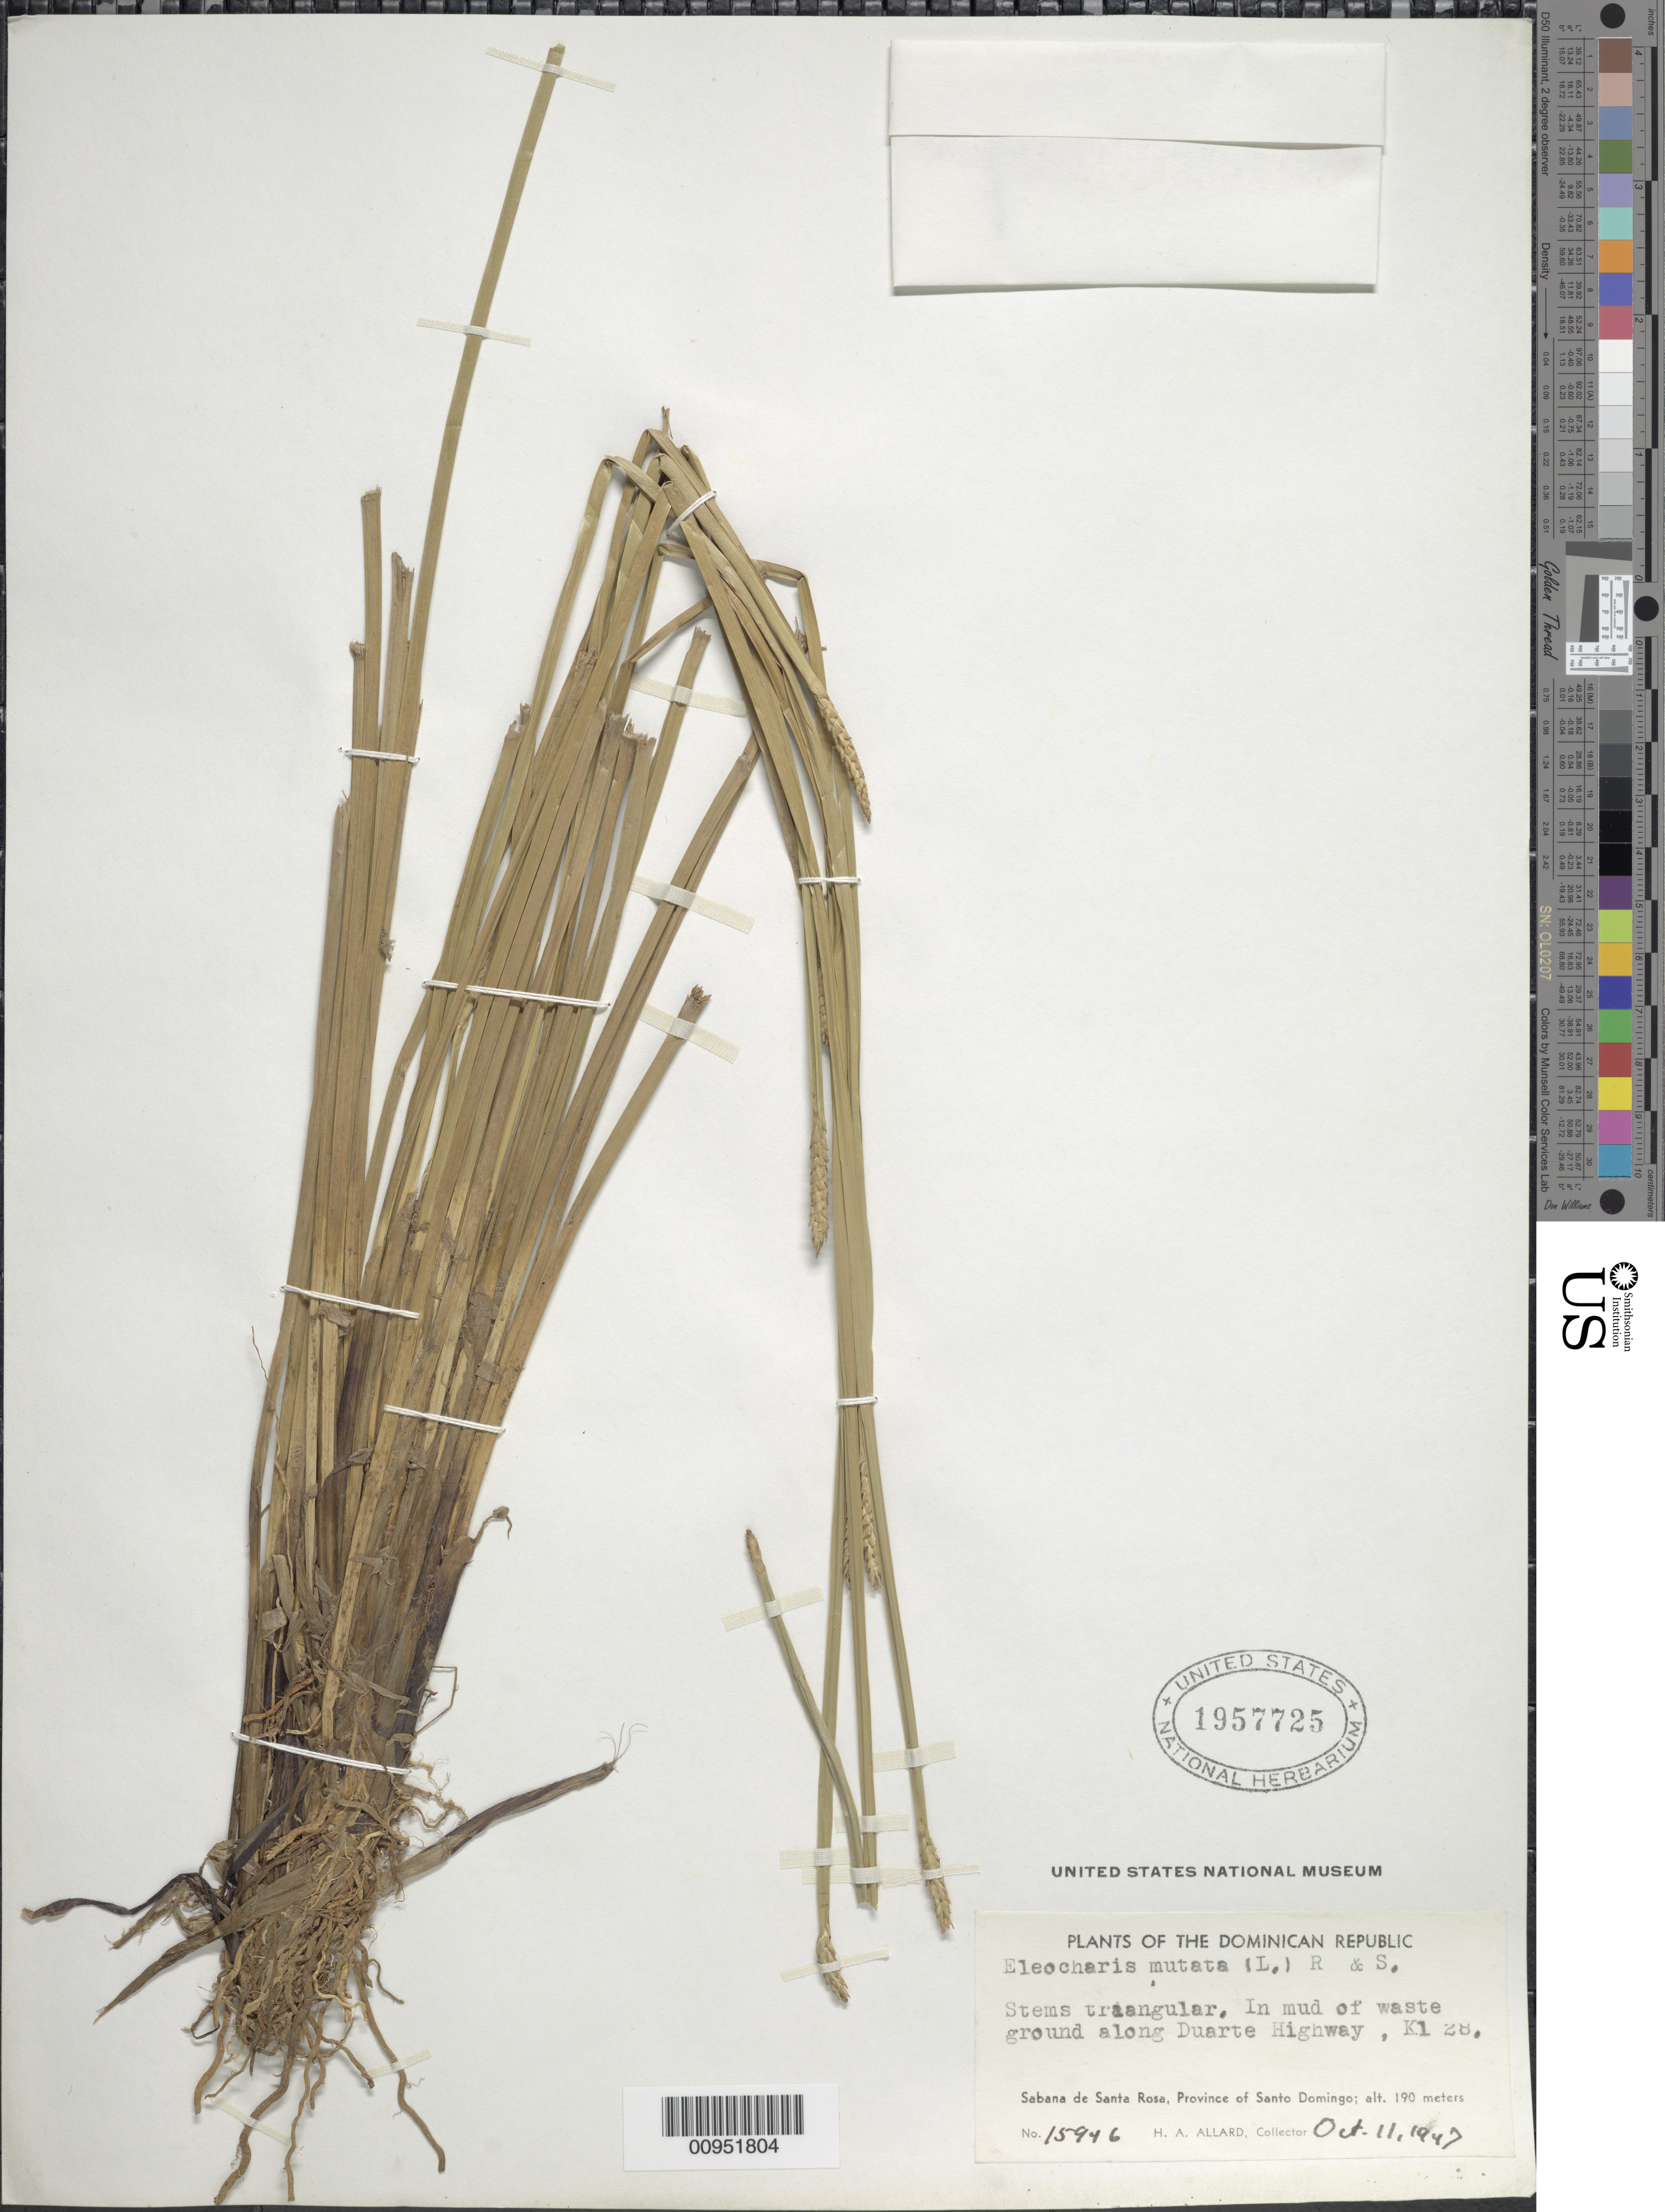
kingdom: Plantae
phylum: Tracheophyta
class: Liliopsida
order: Poales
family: Cyperaceae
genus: Eleocharis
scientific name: Eleocharis mutata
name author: (L.) Roem. & Schult.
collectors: H. A. Allard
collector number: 15946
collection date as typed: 11 Oct 1947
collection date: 1947-10-11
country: Dominican Republic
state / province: Santo Domingo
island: Hispaniola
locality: Sabana de Santa Rosa, waste ground along Duarte Highway, Kl. 28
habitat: In mud waste ground along highway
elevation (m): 190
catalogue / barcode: US 1957725